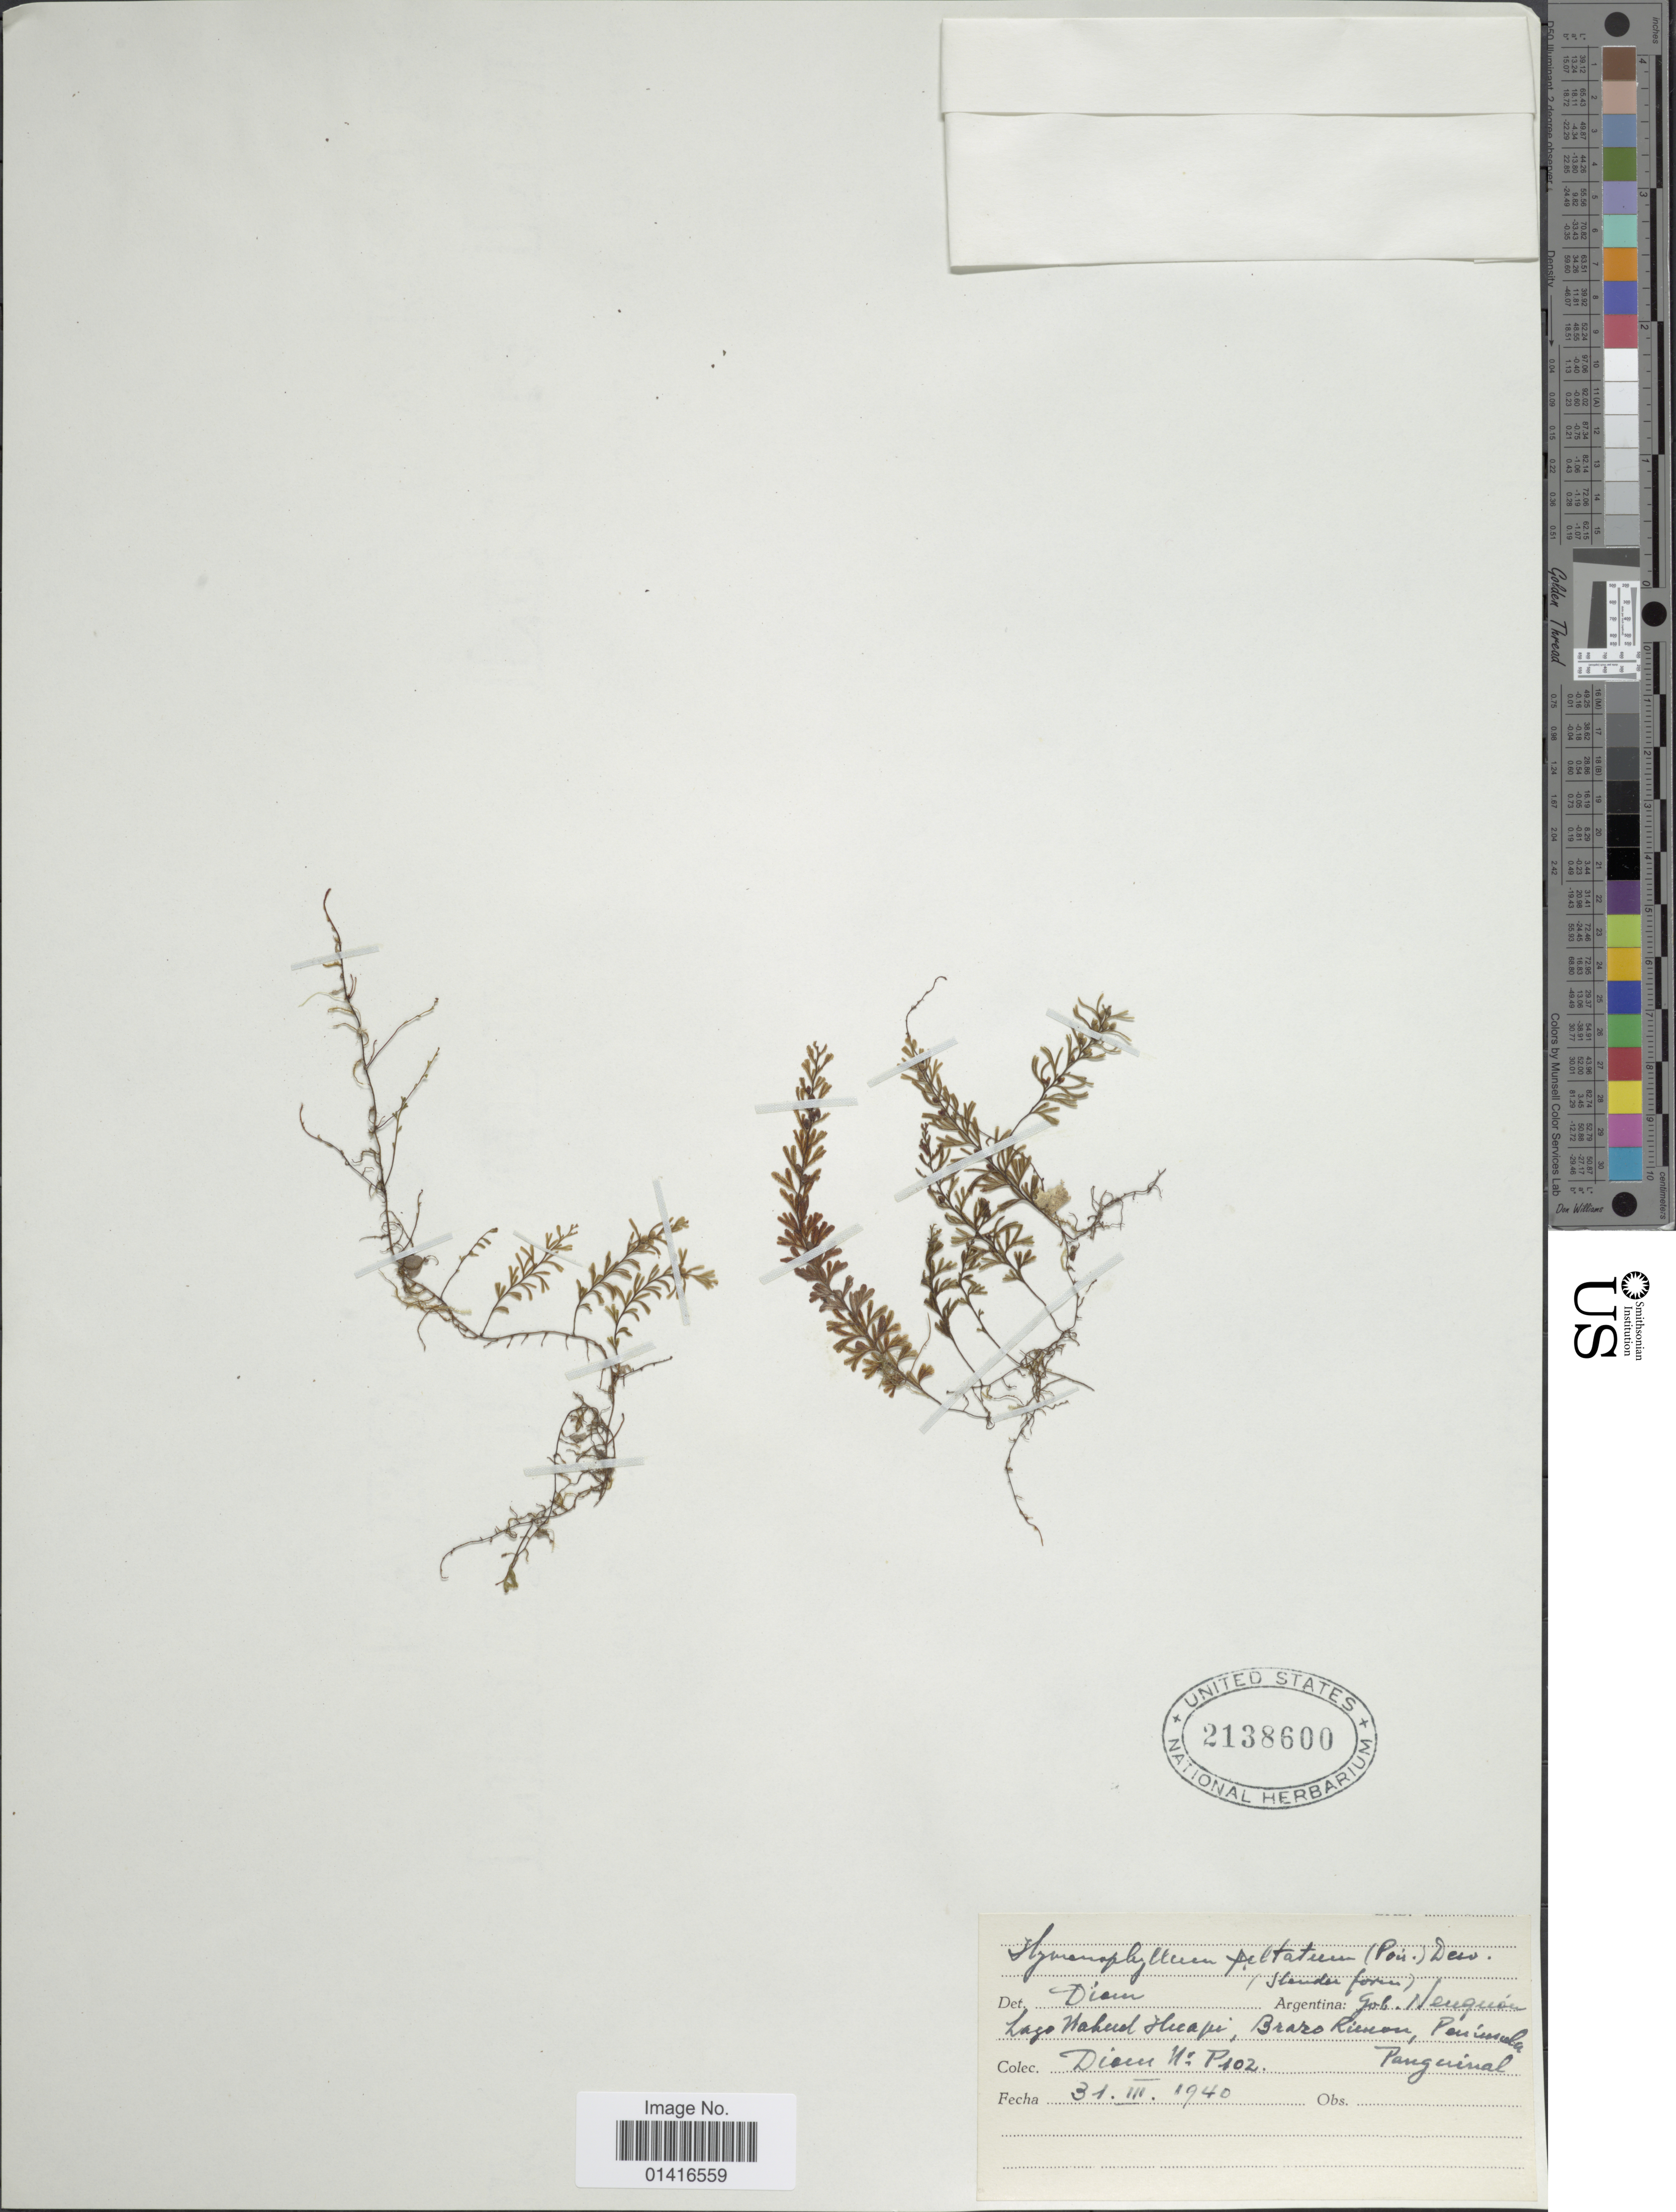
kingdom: Plantae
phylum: Tracheophyta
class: Polypodiopsida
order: Hymenophyllales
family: Hymenophyllaceae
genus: Hymenophyllum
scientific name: Hymenophyllum peltatum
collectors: T. Pederson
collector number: P102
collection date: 1940-03-31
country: Argentina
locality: Gob. Neuquen Lago Nahuel Huapi, Brazo Rincon, Peninsula Panguinal.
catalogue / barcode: US 2138600